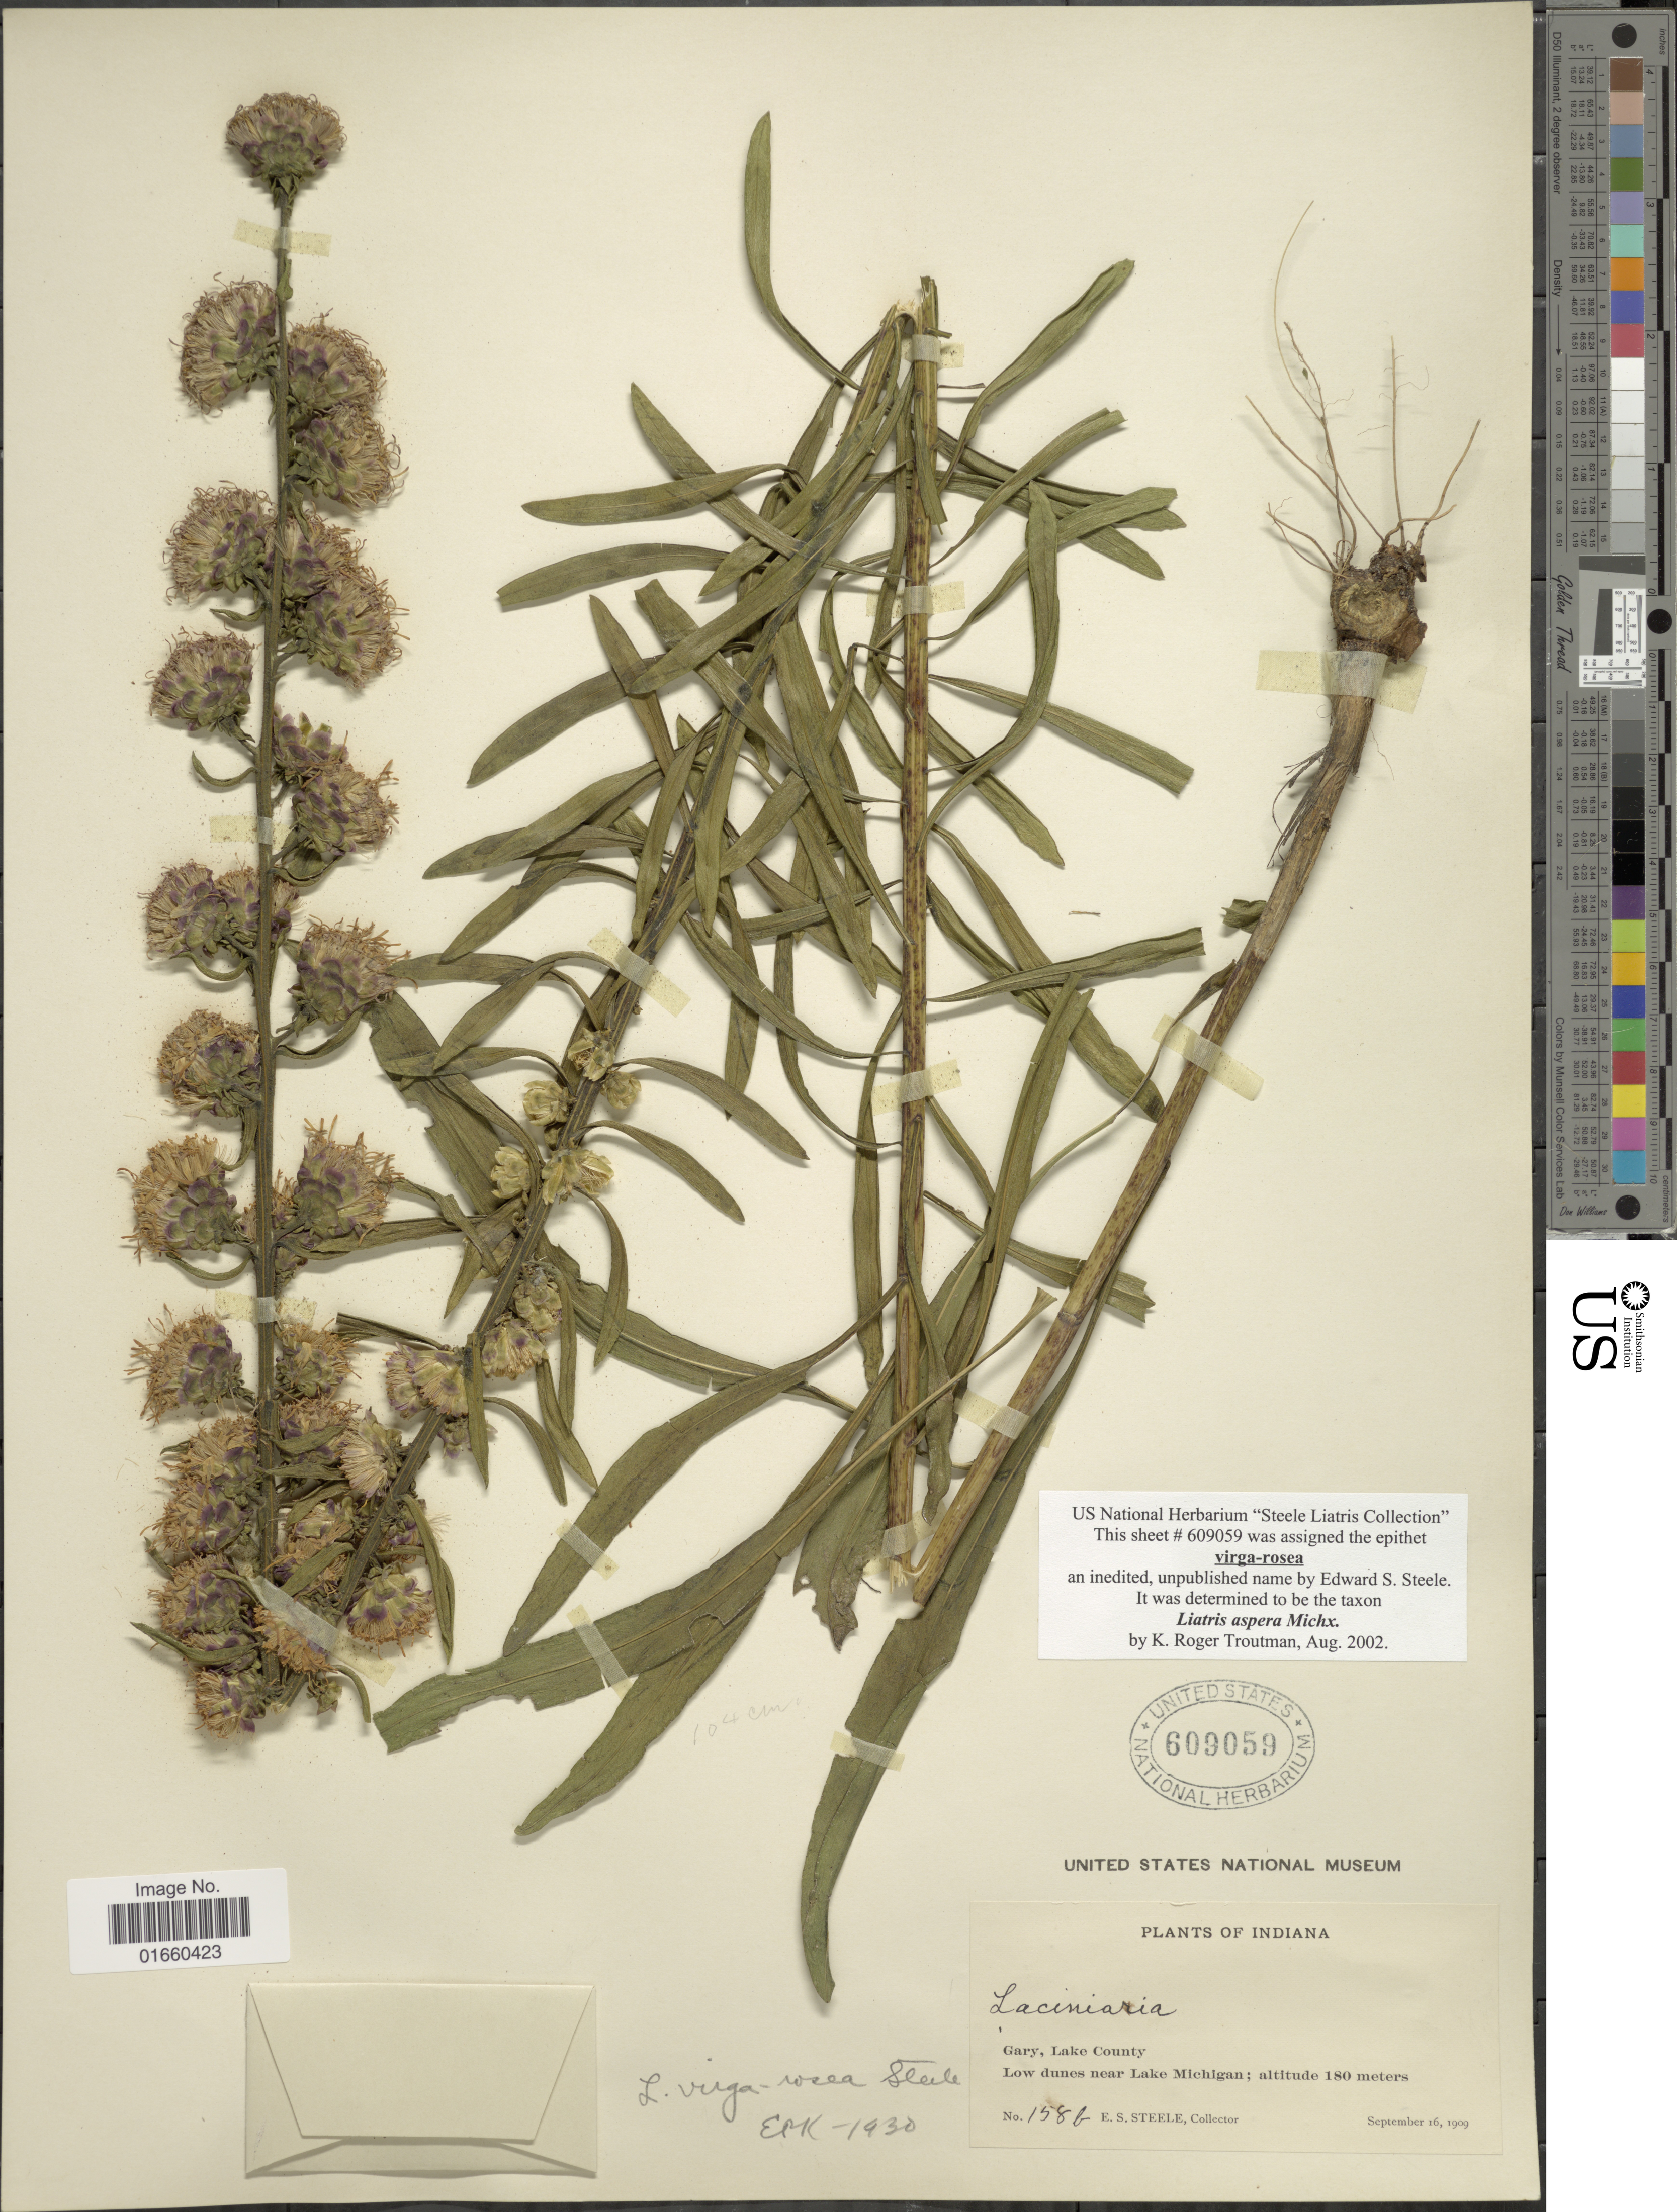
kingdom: Plantae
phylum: Tracheophyta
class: Magnoliopsida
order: Asterales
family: Asteraceae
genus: Liatris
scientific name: Liatris aspera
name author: Michx.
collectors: E. Steele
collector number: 158b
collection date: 1909-09-16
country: United States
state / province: Indiana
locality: Gary, Lake County, Low dunes near Lake Michigan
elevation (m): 180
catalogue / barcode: US 609059